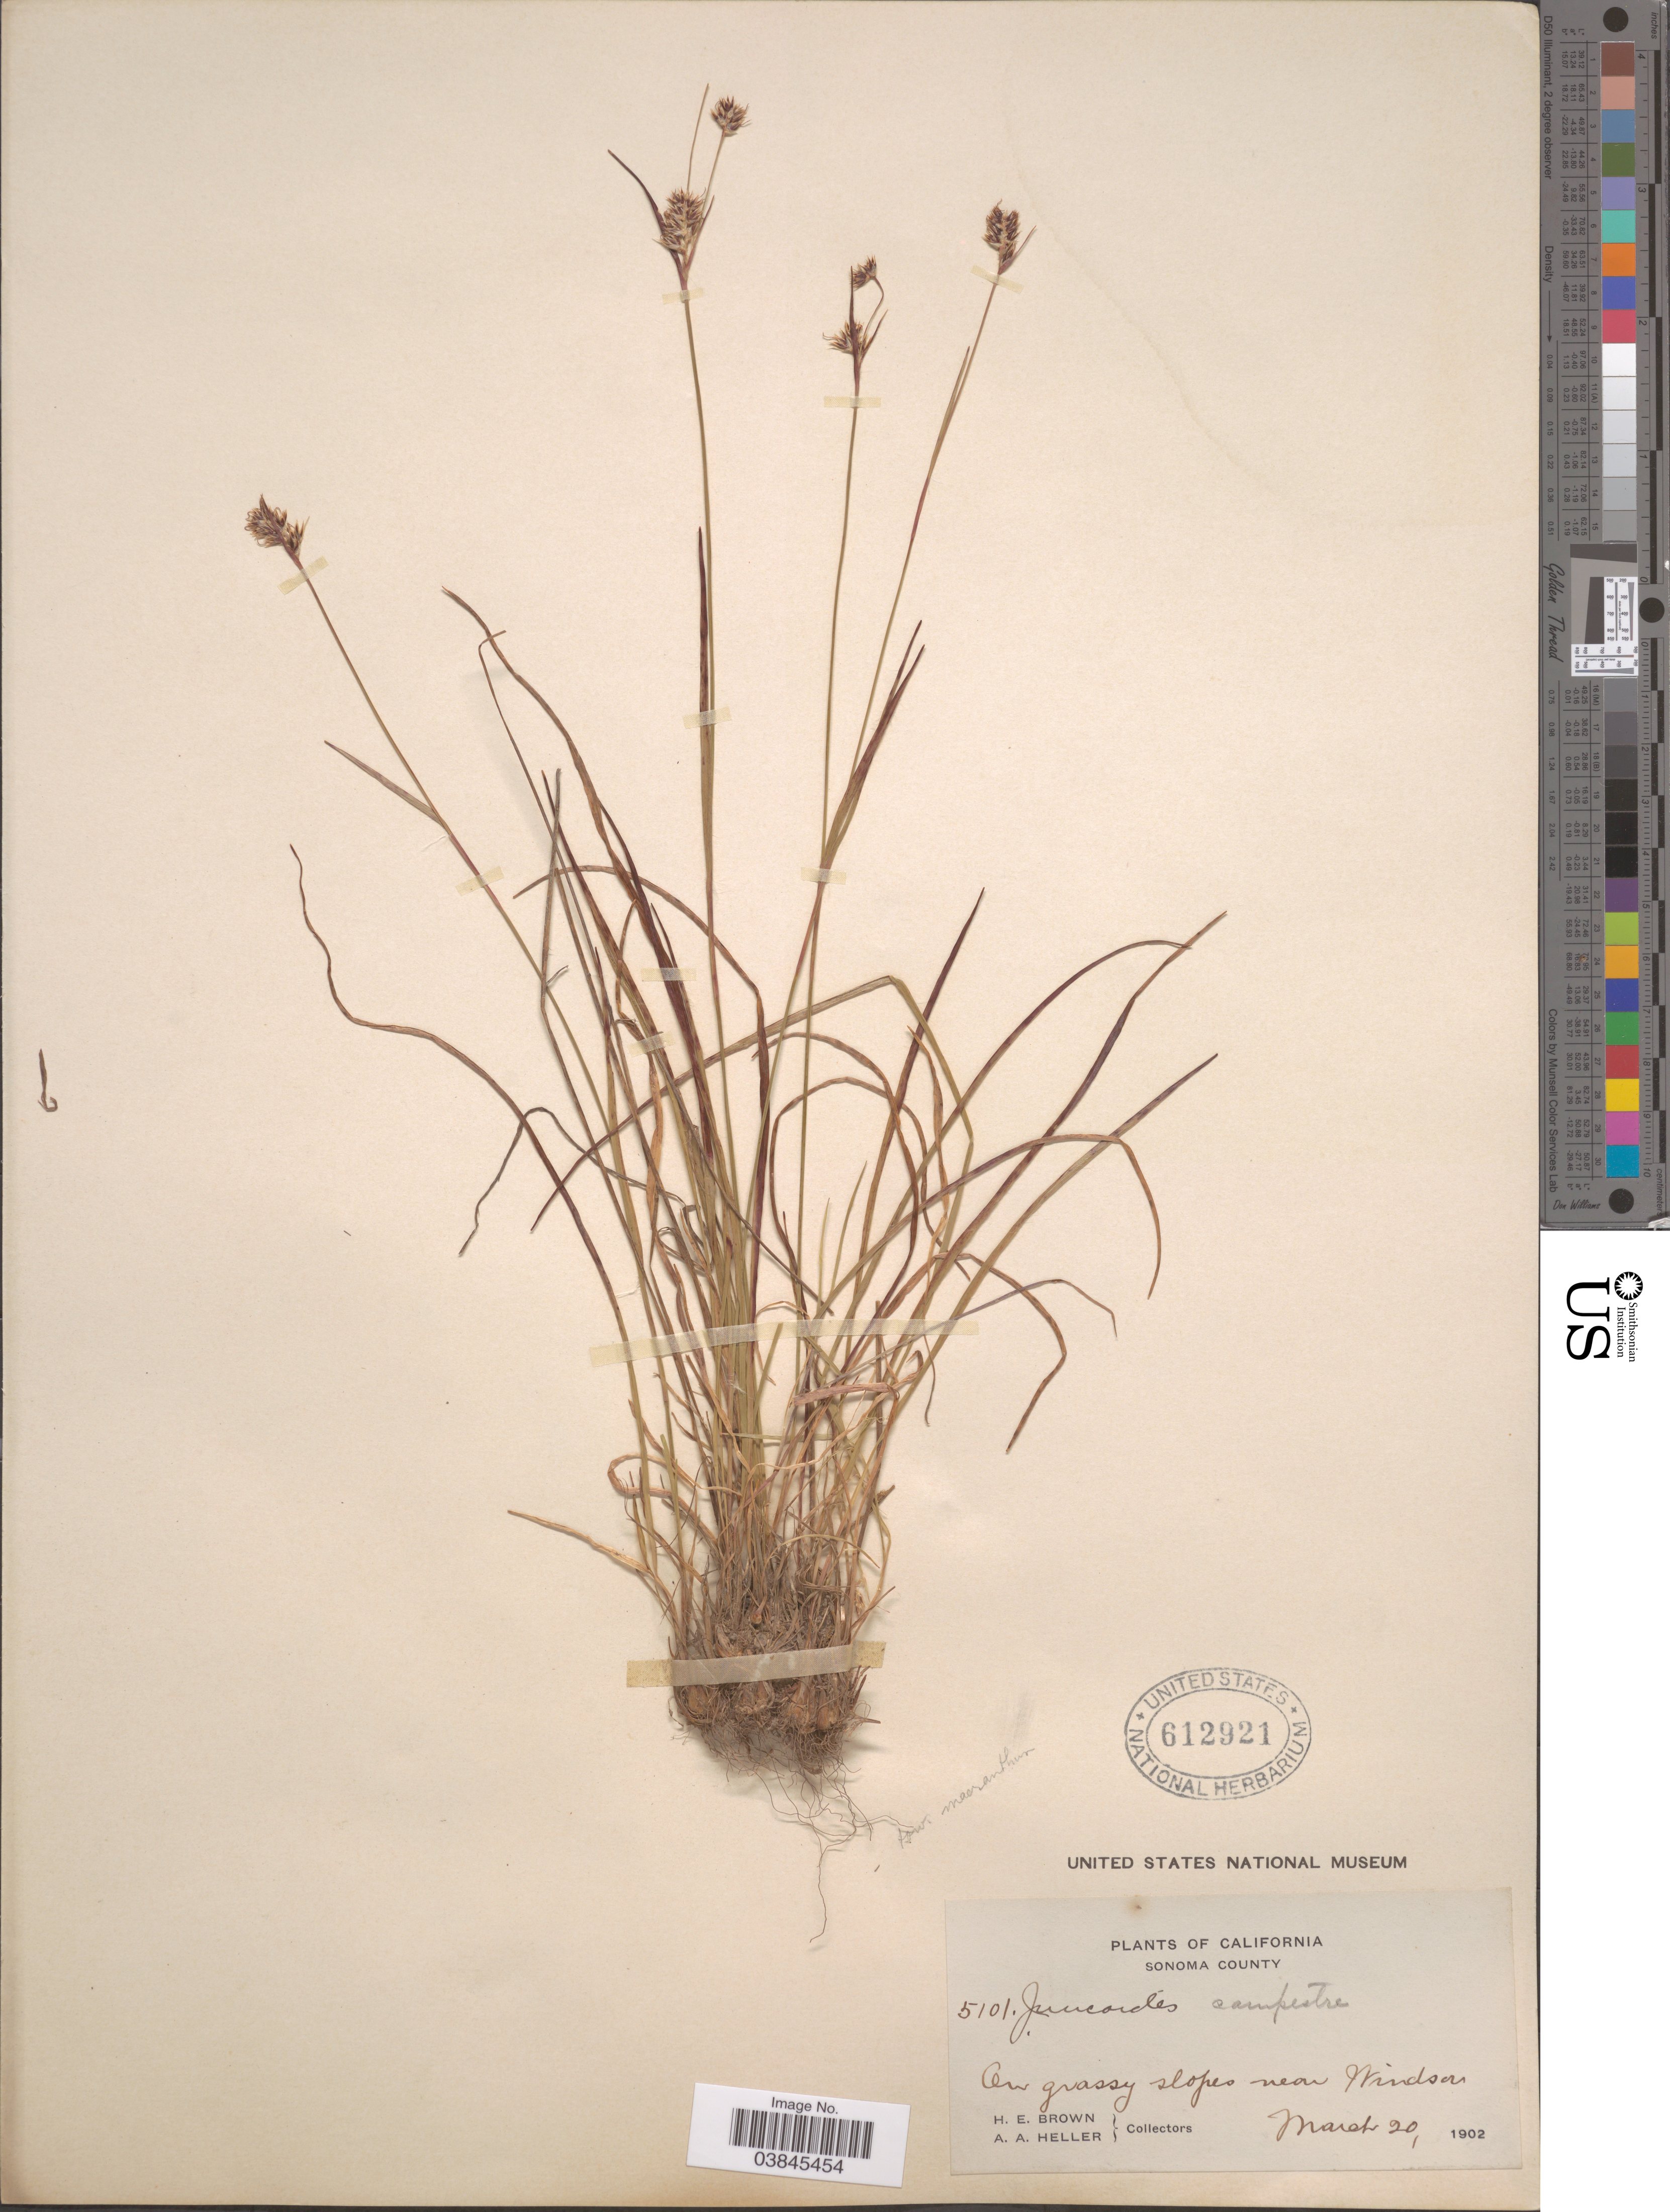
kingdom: Plantae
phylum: Tracheophyta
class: Liliopsida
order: Poales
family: Juncaceae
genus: Luzula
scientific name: Luzula campestris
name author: (L.) DC.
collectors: H. E. Brown & A. A. Heller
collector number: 5101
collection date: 1902-03-20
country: United States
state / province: California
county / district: Sonoma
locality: Sonoma County. On grassy slopes near Windsor.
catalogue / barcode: US 612921